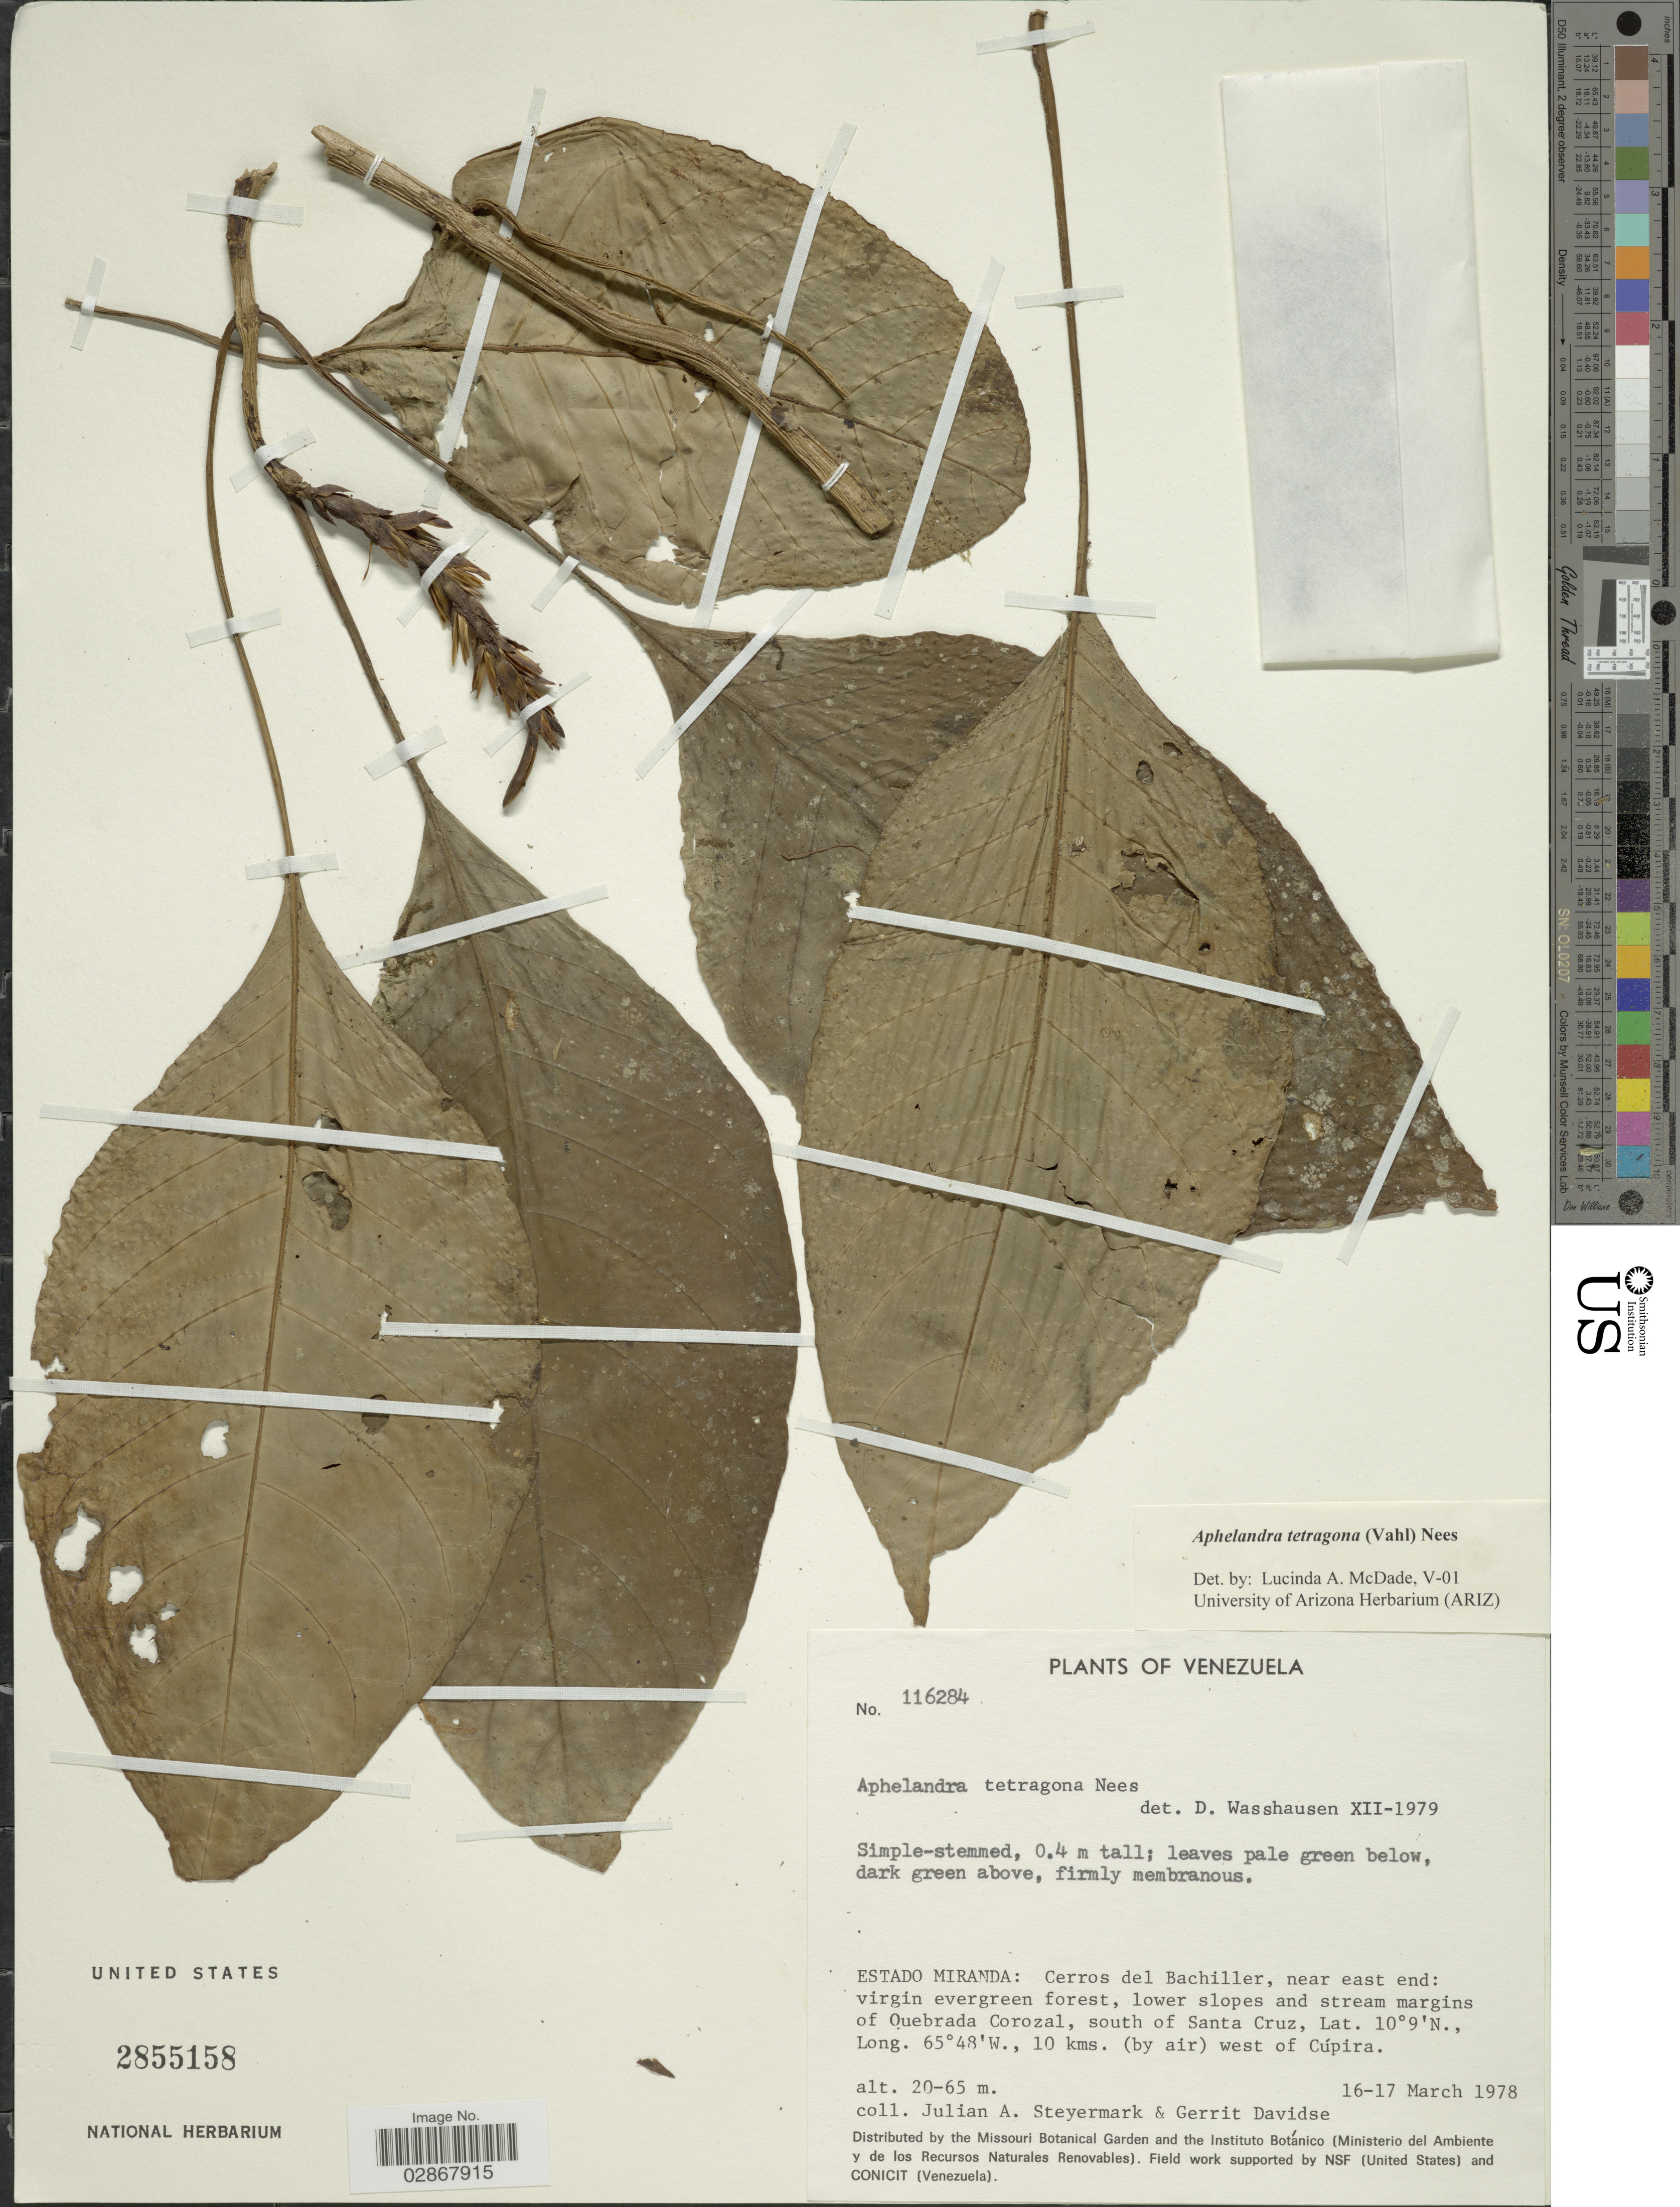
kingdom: Plantae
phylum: Tracheophyta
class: Magnoliopsida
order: Lamiales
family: Acanthaceae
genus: Aphelandra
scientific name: Aphelandra tetragona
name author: (Vahl) Nees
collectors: J. Steyermark & G. Davidse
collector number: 116284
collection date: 1978-03-16/1978-03-17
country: Venezuela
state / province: Miranda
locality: Cerros del Bachiller, near east end: lower slopes and stream margins of Quebrada Corozal, south of Santa Cruz, 10 kms. (by air) west of Cúpira.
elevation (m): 20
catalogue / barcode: US 2855158